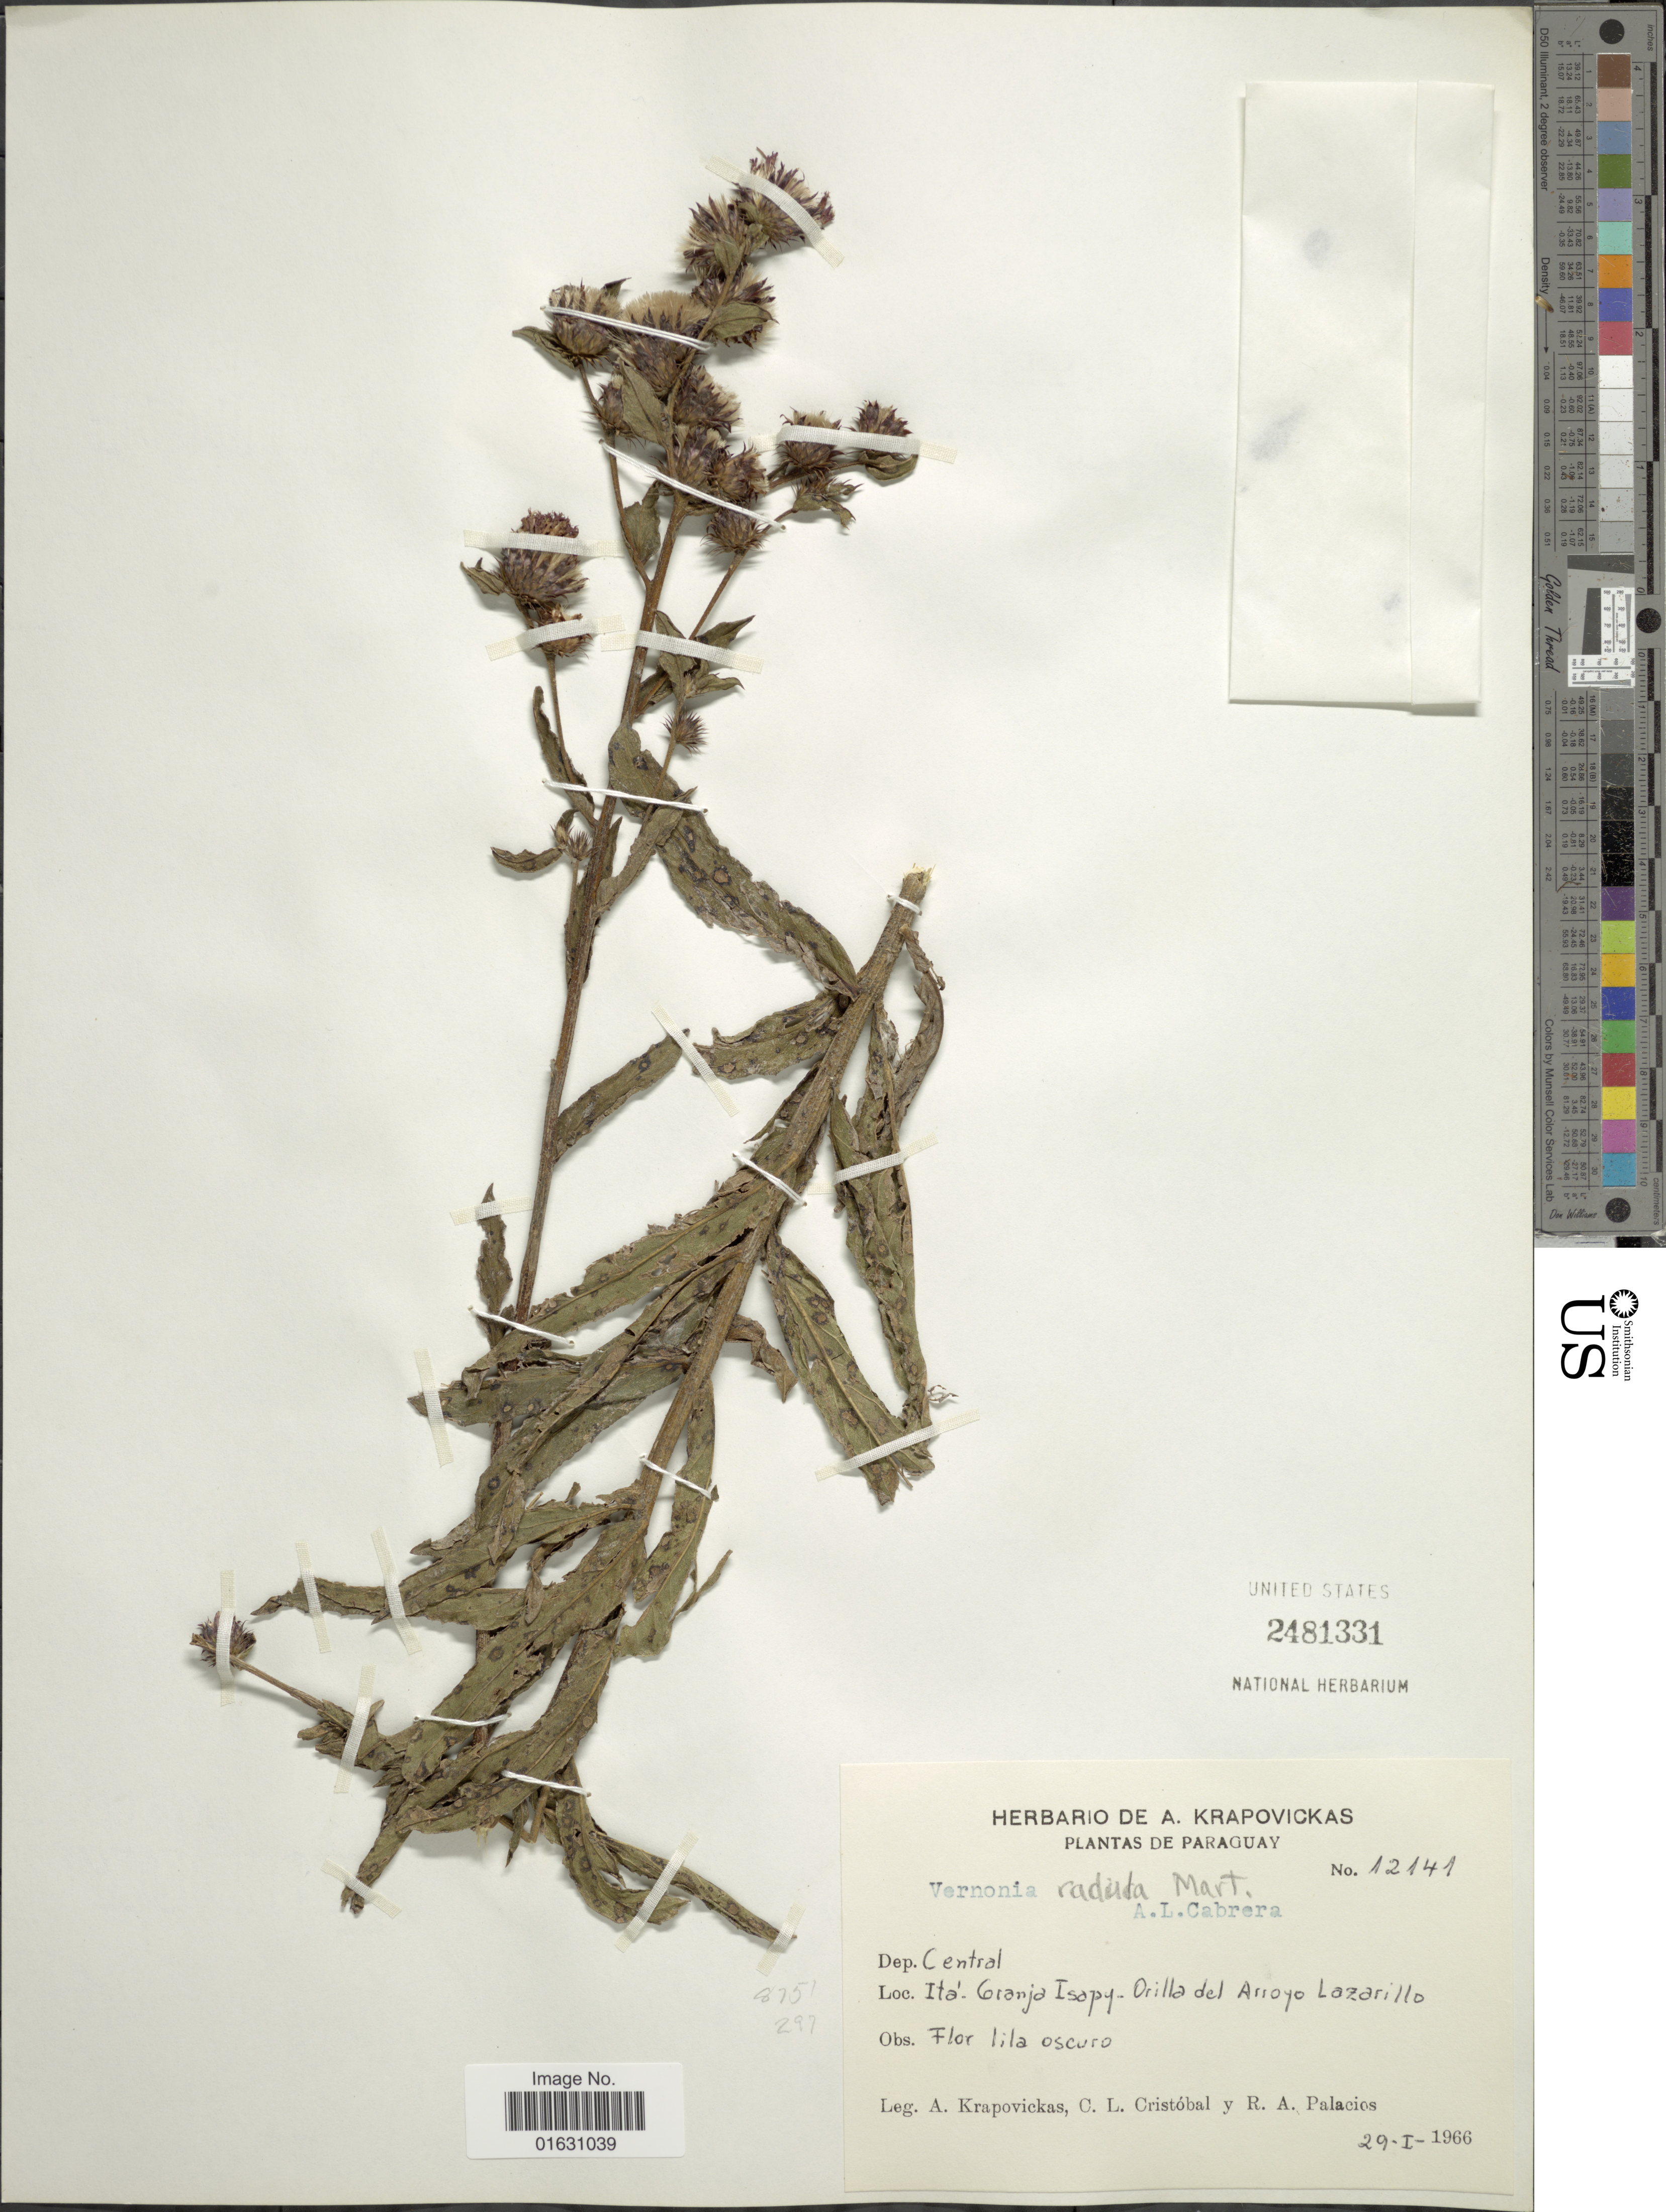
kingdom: Plantae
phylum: Tracheophyta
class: Magnoliopsida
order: Asterales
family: Asteraceae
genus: Lessingianthus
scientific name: Lessingianthus niederleinii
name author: (Hieron.) H. Rob.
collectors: A. Krapovickas, C. L. Cristóbal & R. Palacios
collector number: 12141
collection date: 1966-01-29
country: Paraguay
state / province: Central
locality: Dep. Central. Ita'- Granja Isapy - Orilla del Arroyo Lazarillo.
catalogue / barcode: US 2481331